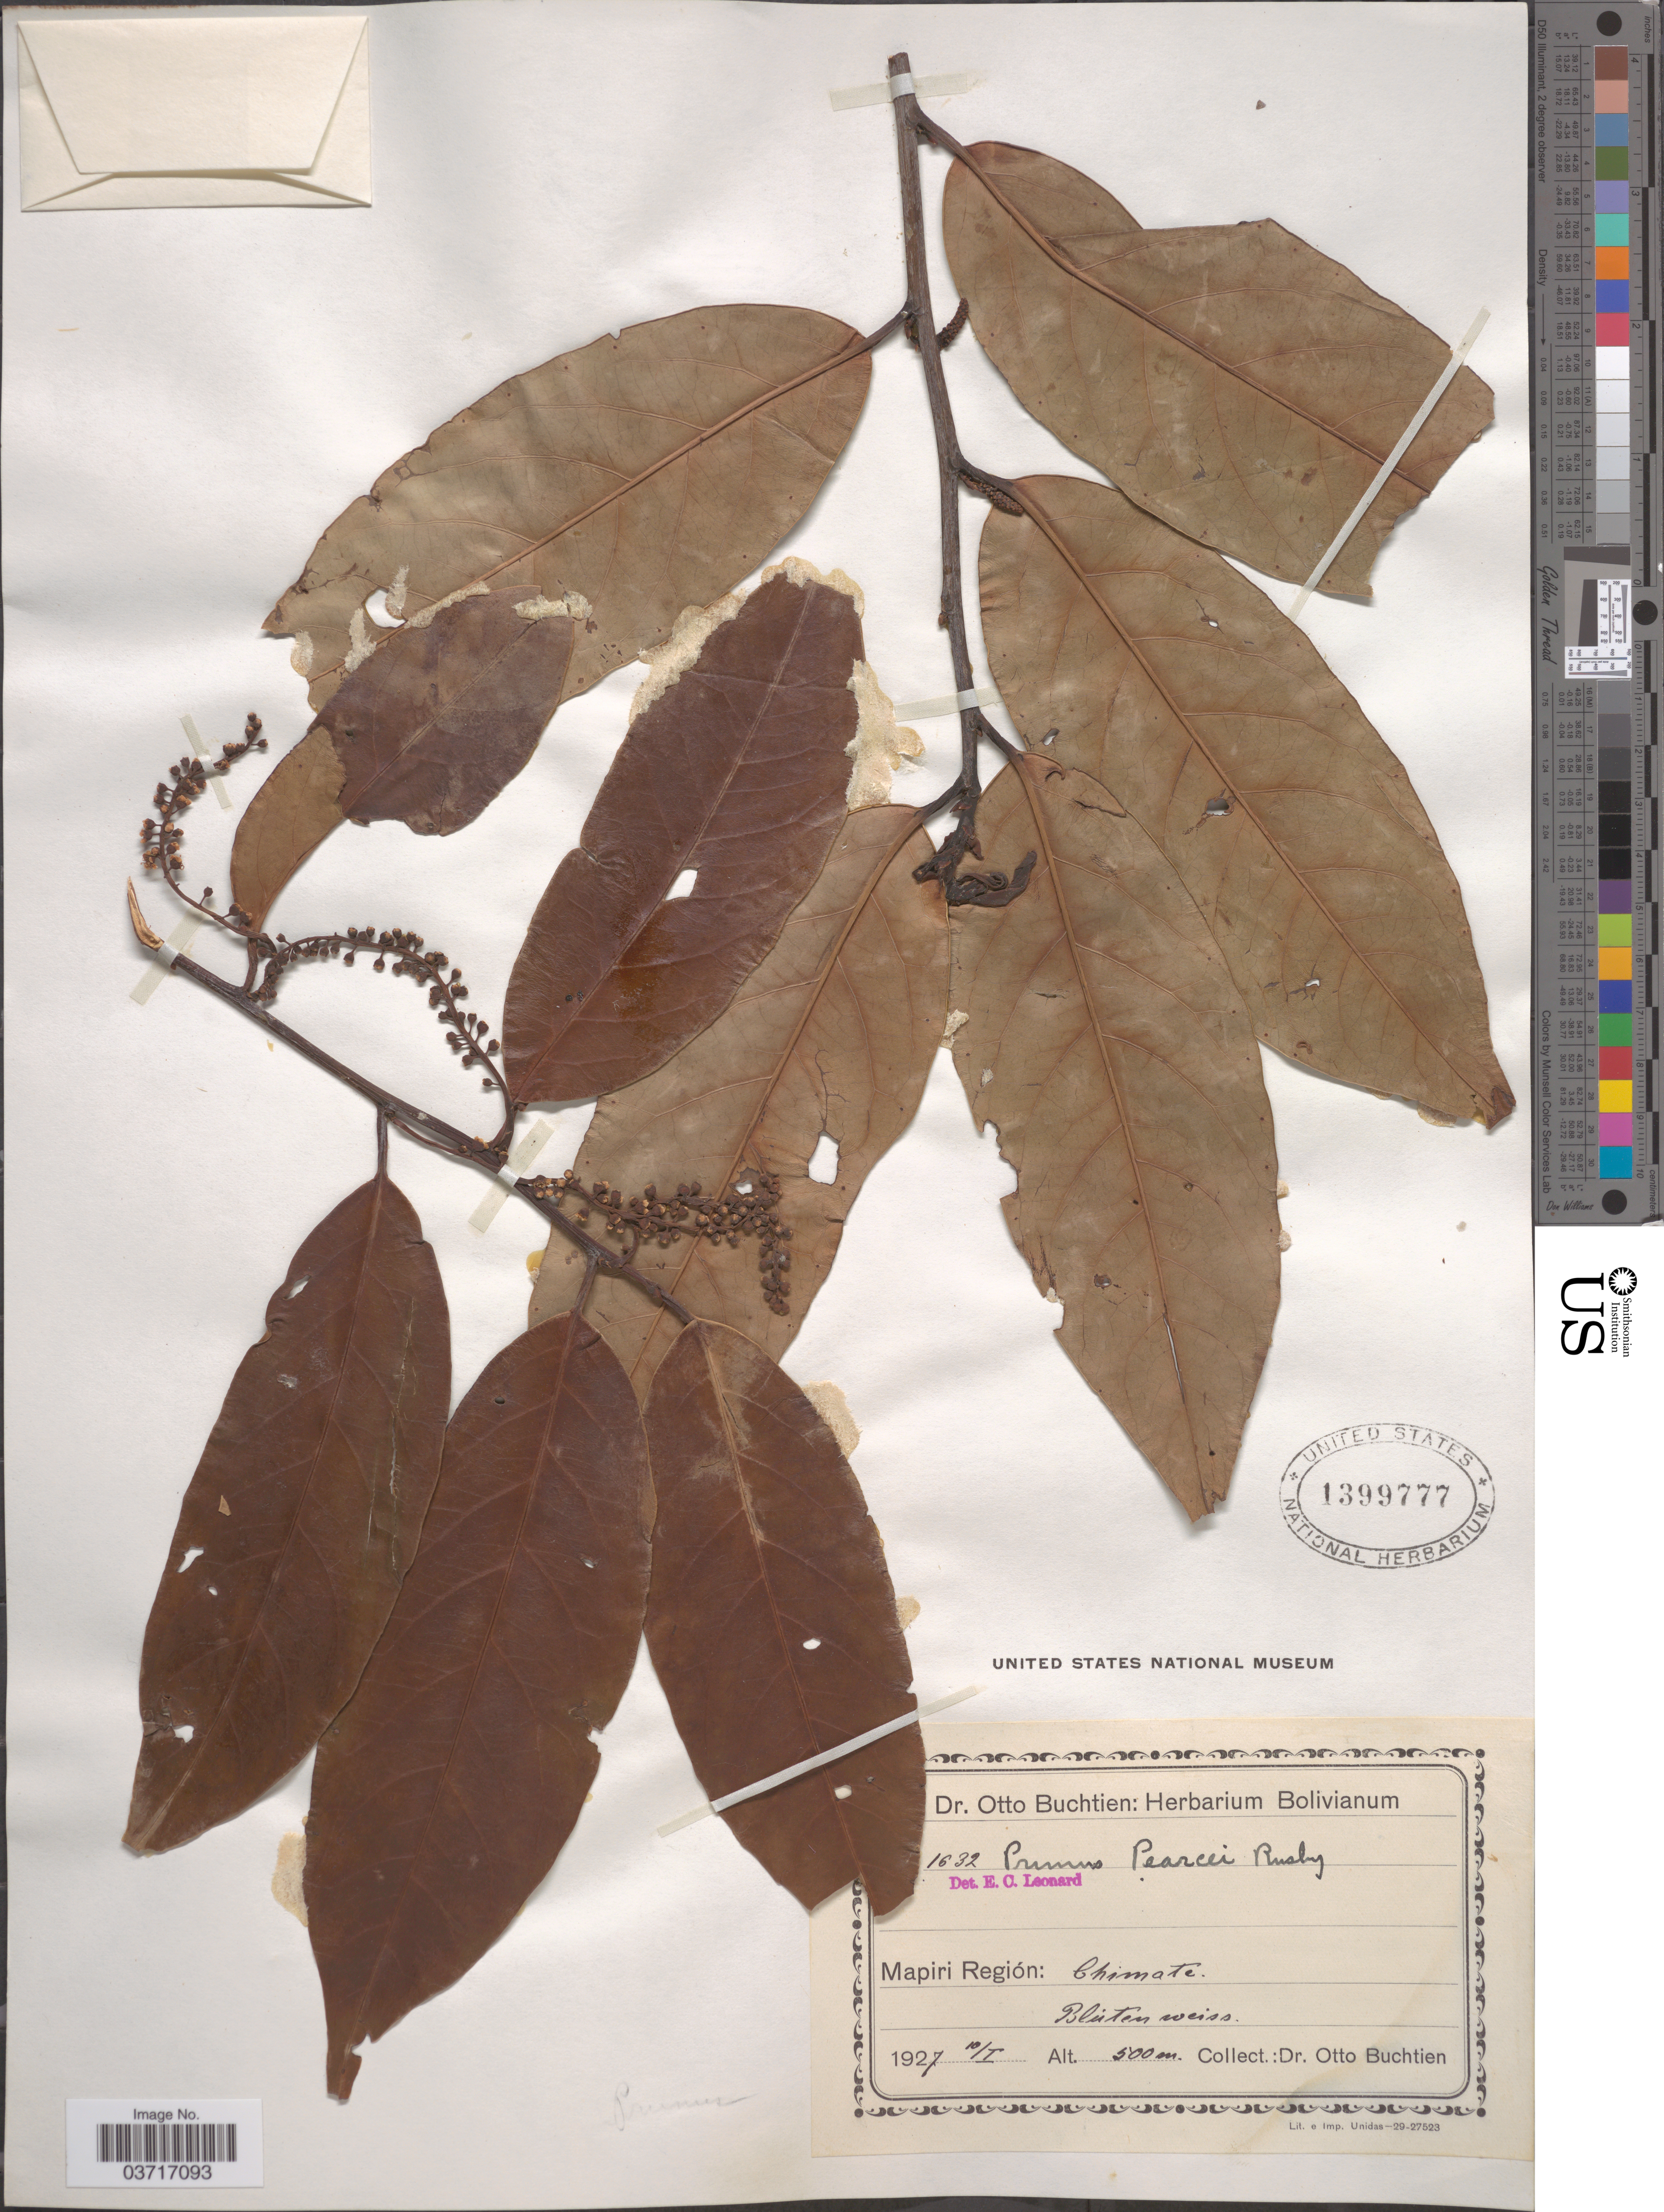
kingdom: Plantae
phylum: Tracheophyta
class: Magnoliopsida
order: Rosales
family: Rosaceae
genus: Prunus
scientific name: Prunus pearcei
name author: Rusby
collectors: O. Buchtien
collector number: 1632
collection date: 1927-01-10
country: Bolivia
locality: Mapiri Regíon: Chimate.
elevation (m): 500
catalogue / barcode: US 1399777